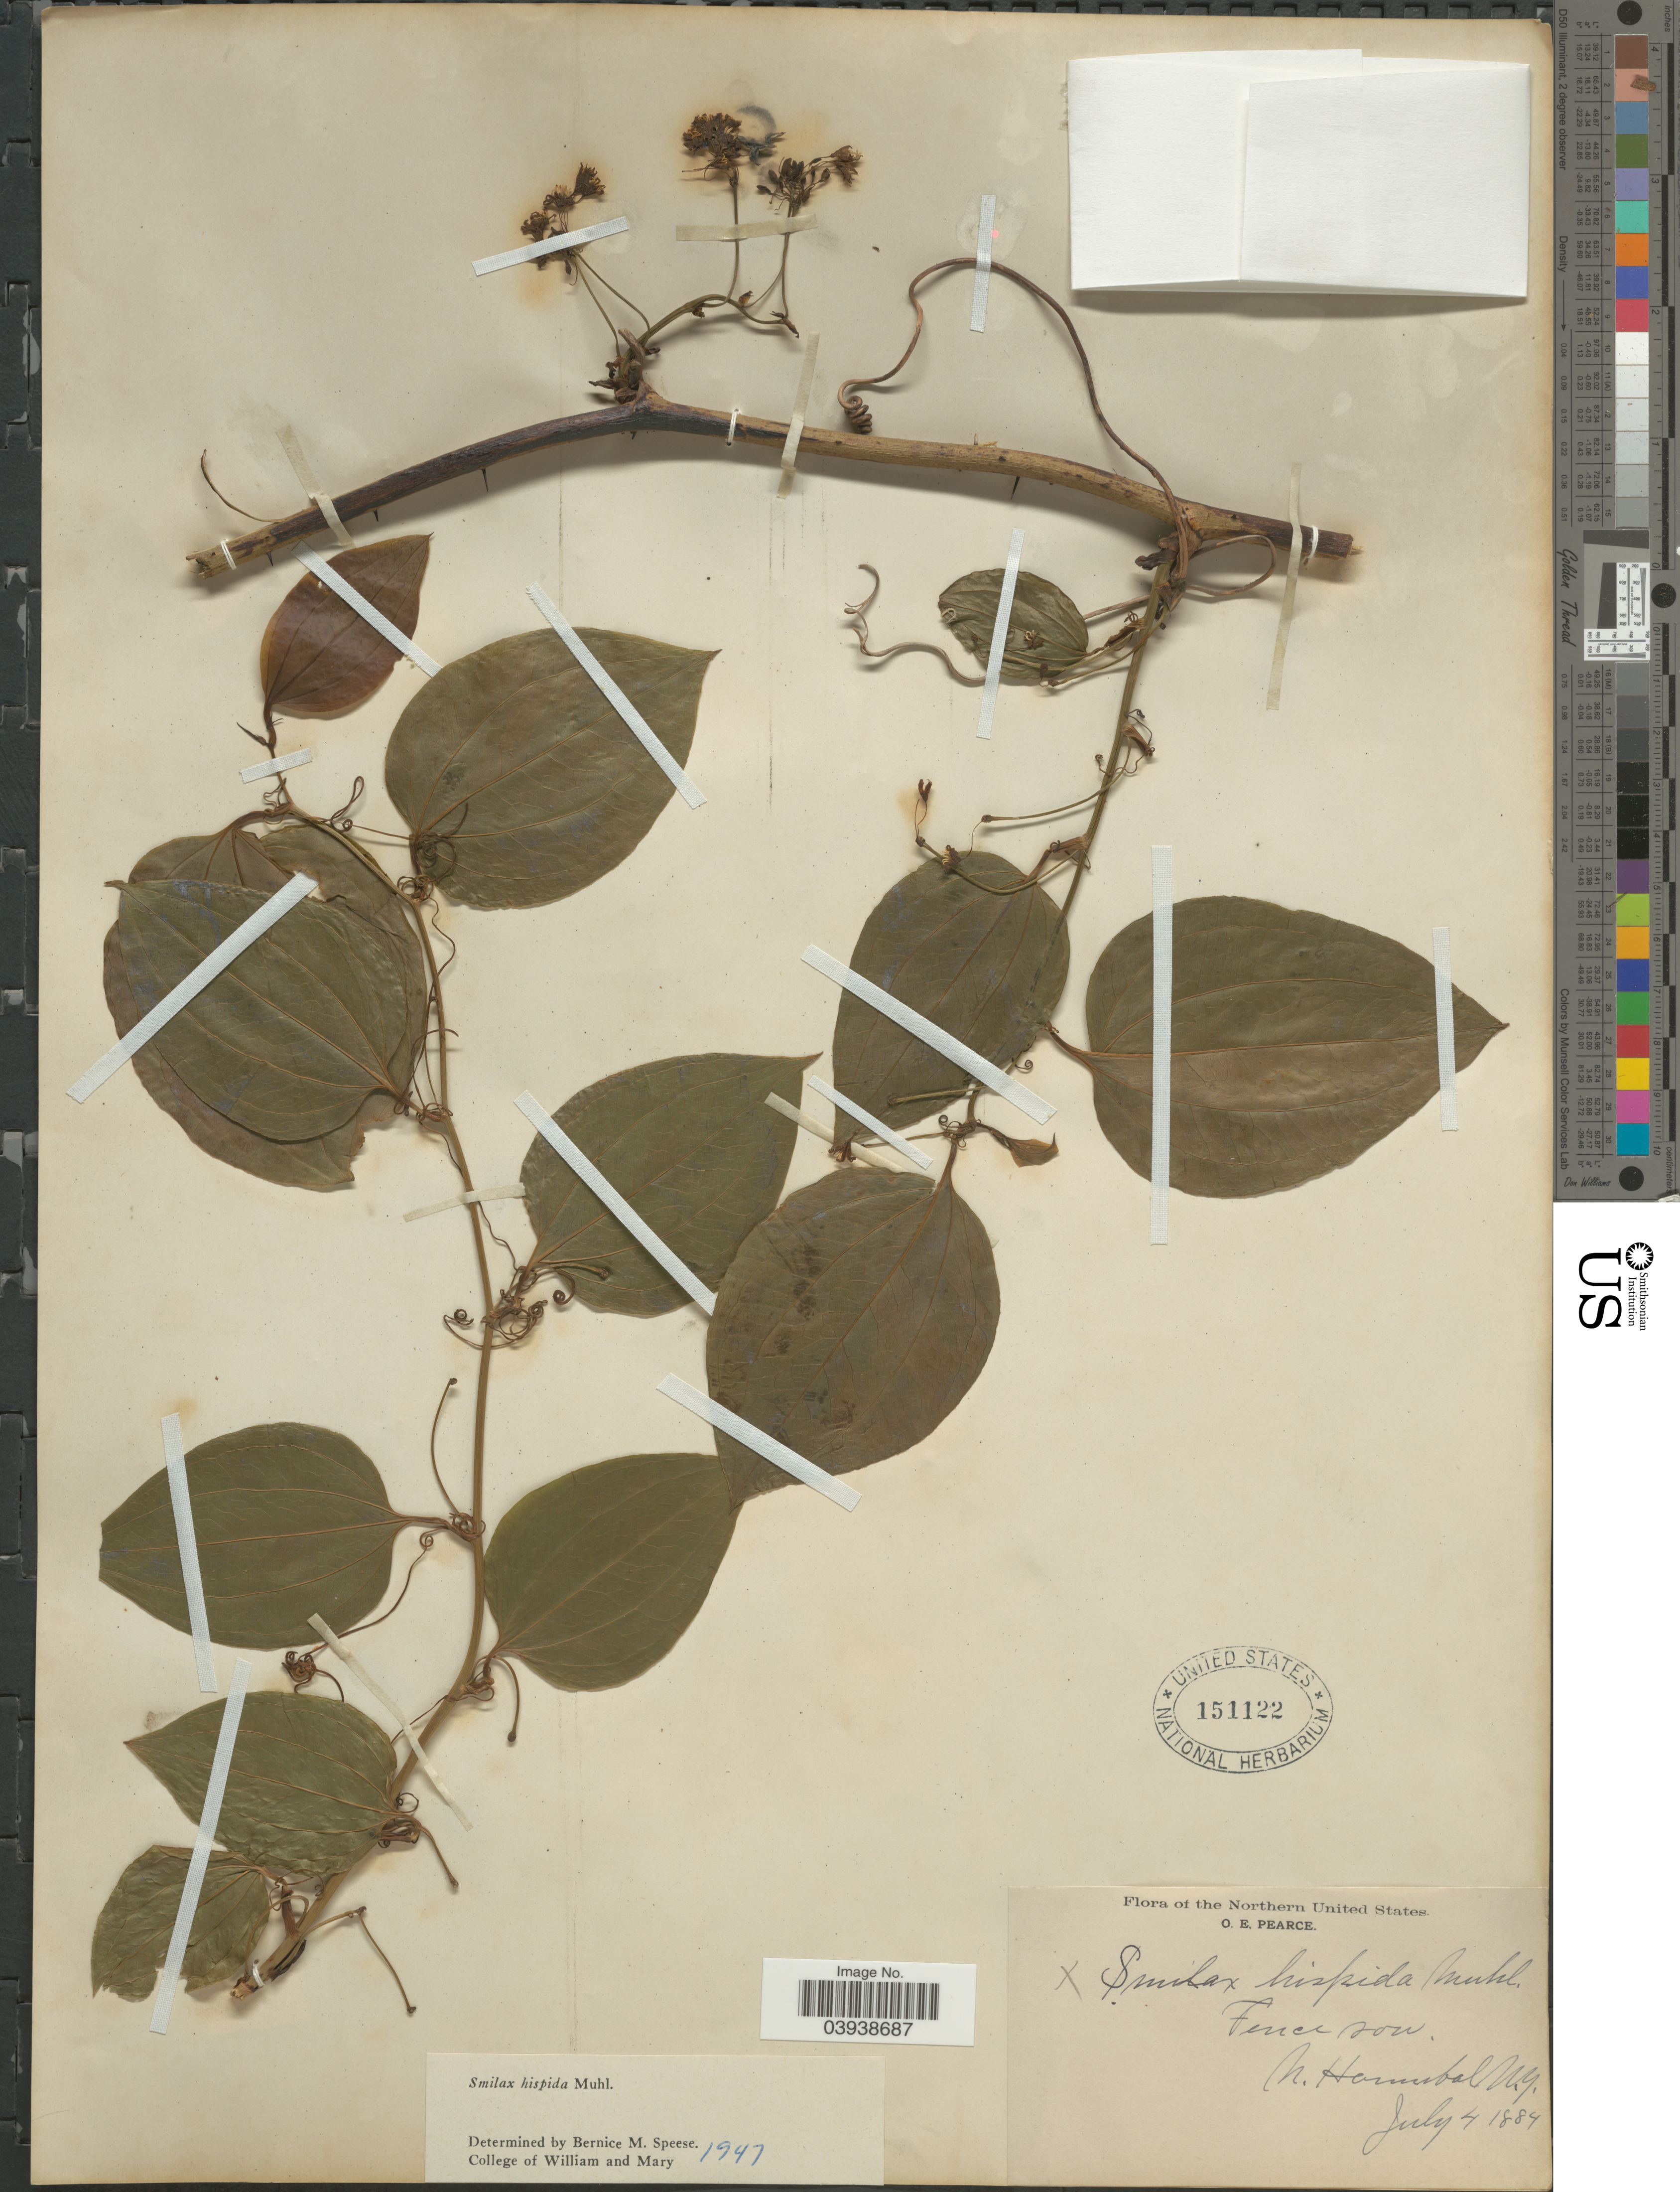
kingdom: Plantae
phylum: Tracheophyta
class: Liliopsida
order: Liliales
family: Smilacaceae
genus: Smilax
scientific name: Smilax hispida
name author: Raf.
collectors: O. E. Pearce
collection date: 1884-07-04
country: United States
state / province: New York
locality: The Northern United States. N. Hannibal.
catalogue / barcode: US 151122